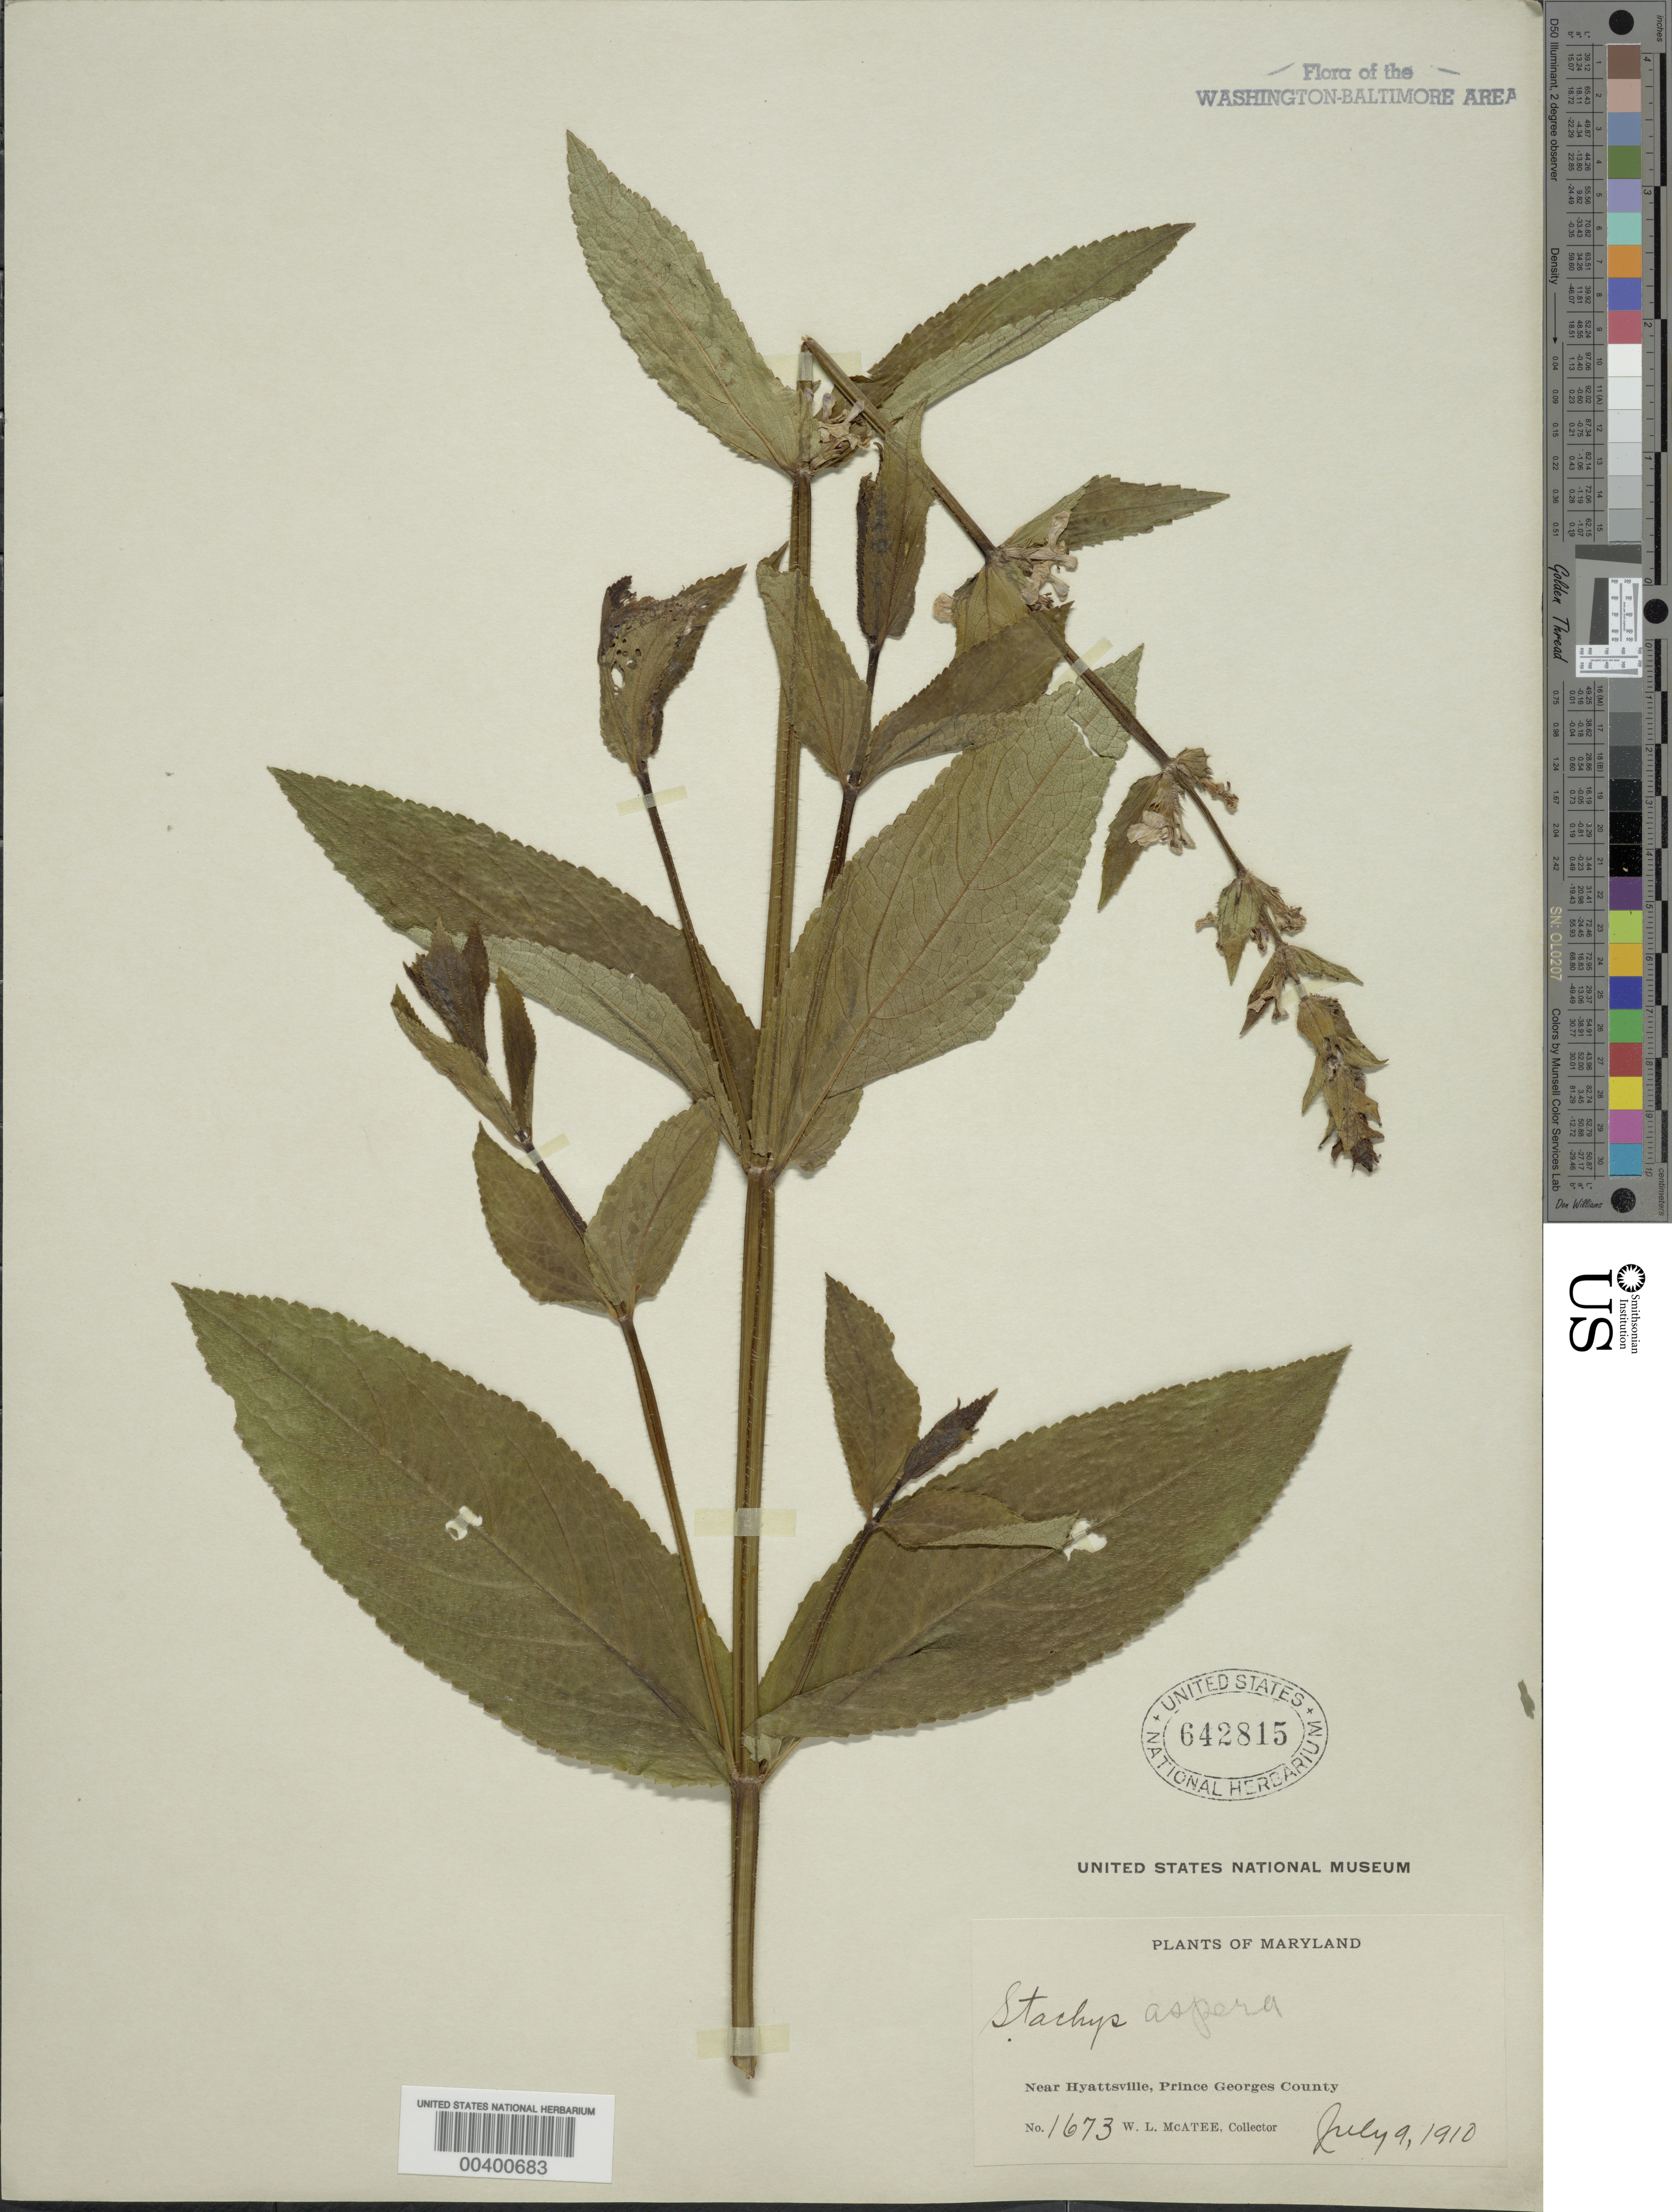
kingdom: Plantae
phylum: Tracheophyta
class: Magnoliopsida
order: Lamiales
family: Lamiaceae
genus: Stachys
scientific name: Stachys aspera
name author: Michx.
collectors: W. McAtee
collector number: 1673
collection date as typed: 09 Jul 1910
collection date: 1910-07-09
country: United States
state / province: Maryland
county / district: Prince George's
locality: Near Hyattsville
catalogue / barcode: US 642815